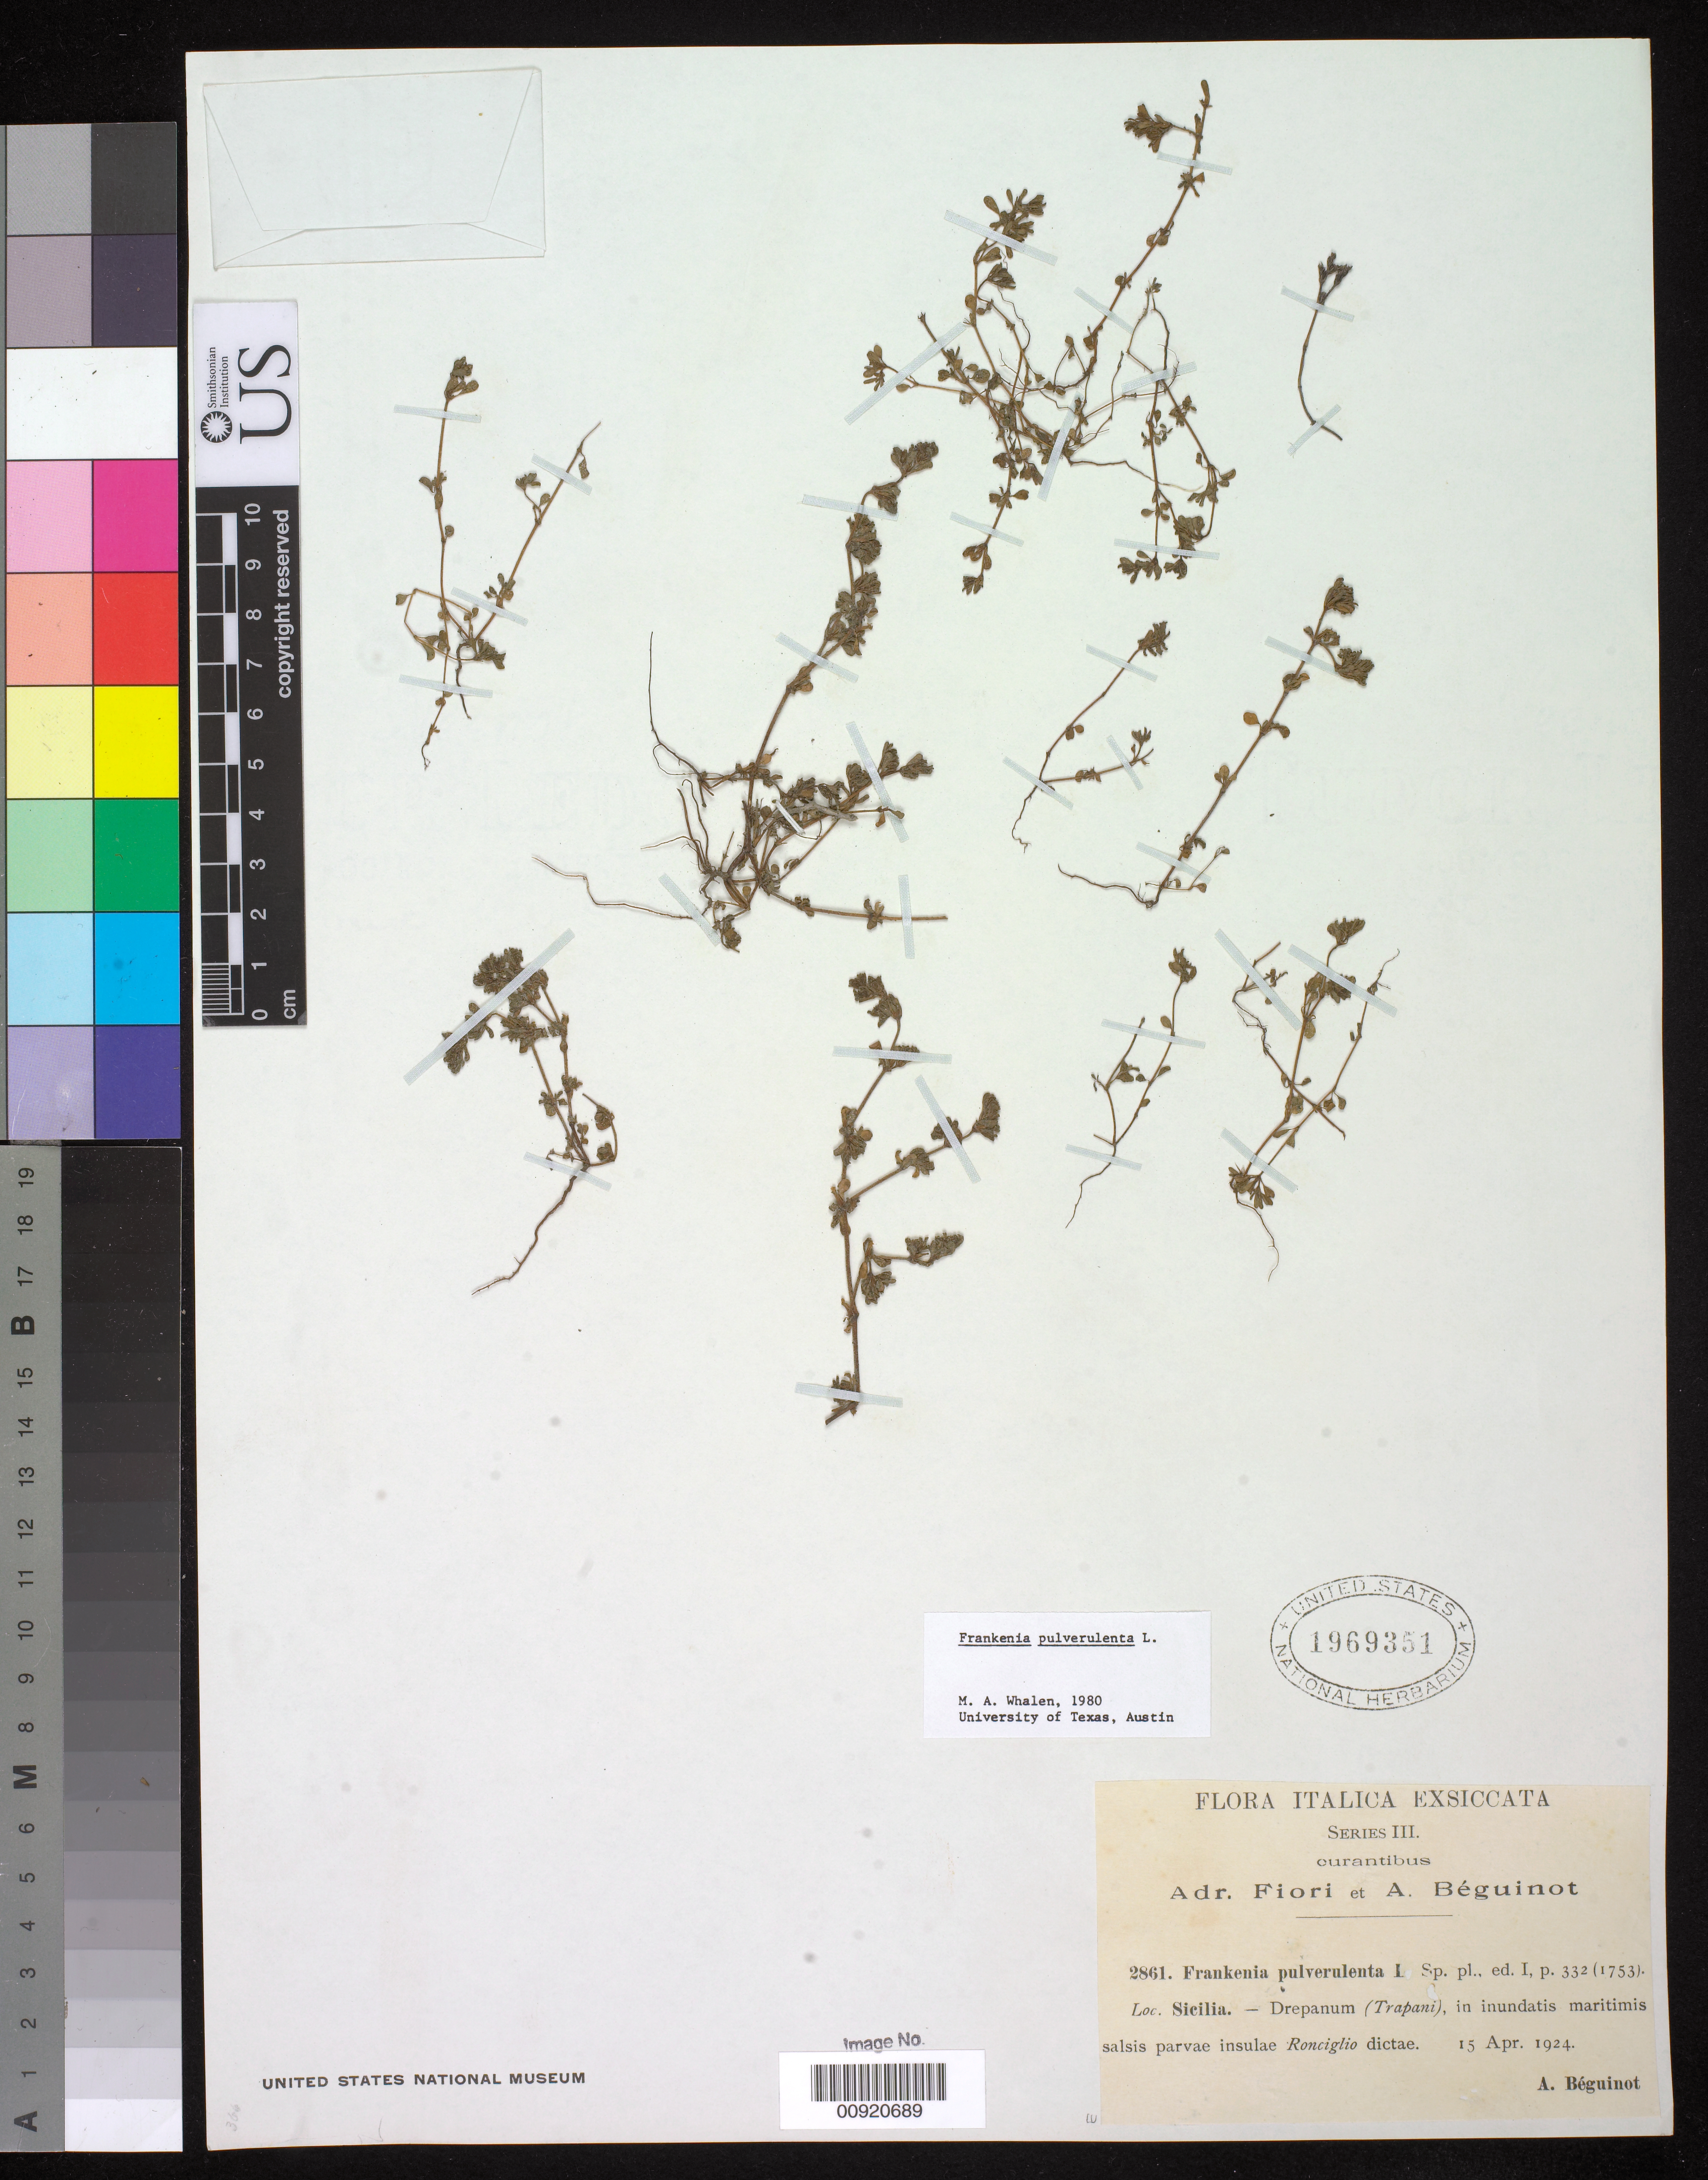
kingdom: Plantae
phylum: Tracheophyta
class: Magnoliopsida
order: Caryophyllales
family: Frankeniaceae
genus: Frankenia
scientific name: Frankenia pulverulenta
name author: L.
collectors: A. Béguinot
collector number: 2861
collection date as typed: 15 Apr 1924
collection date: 1924-04-15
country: Italy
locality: sicilia - Drepanum (Trapani), in inundatis maritimis salsis parvae insulae Ronciglio dictae.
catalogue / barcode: US 1969351